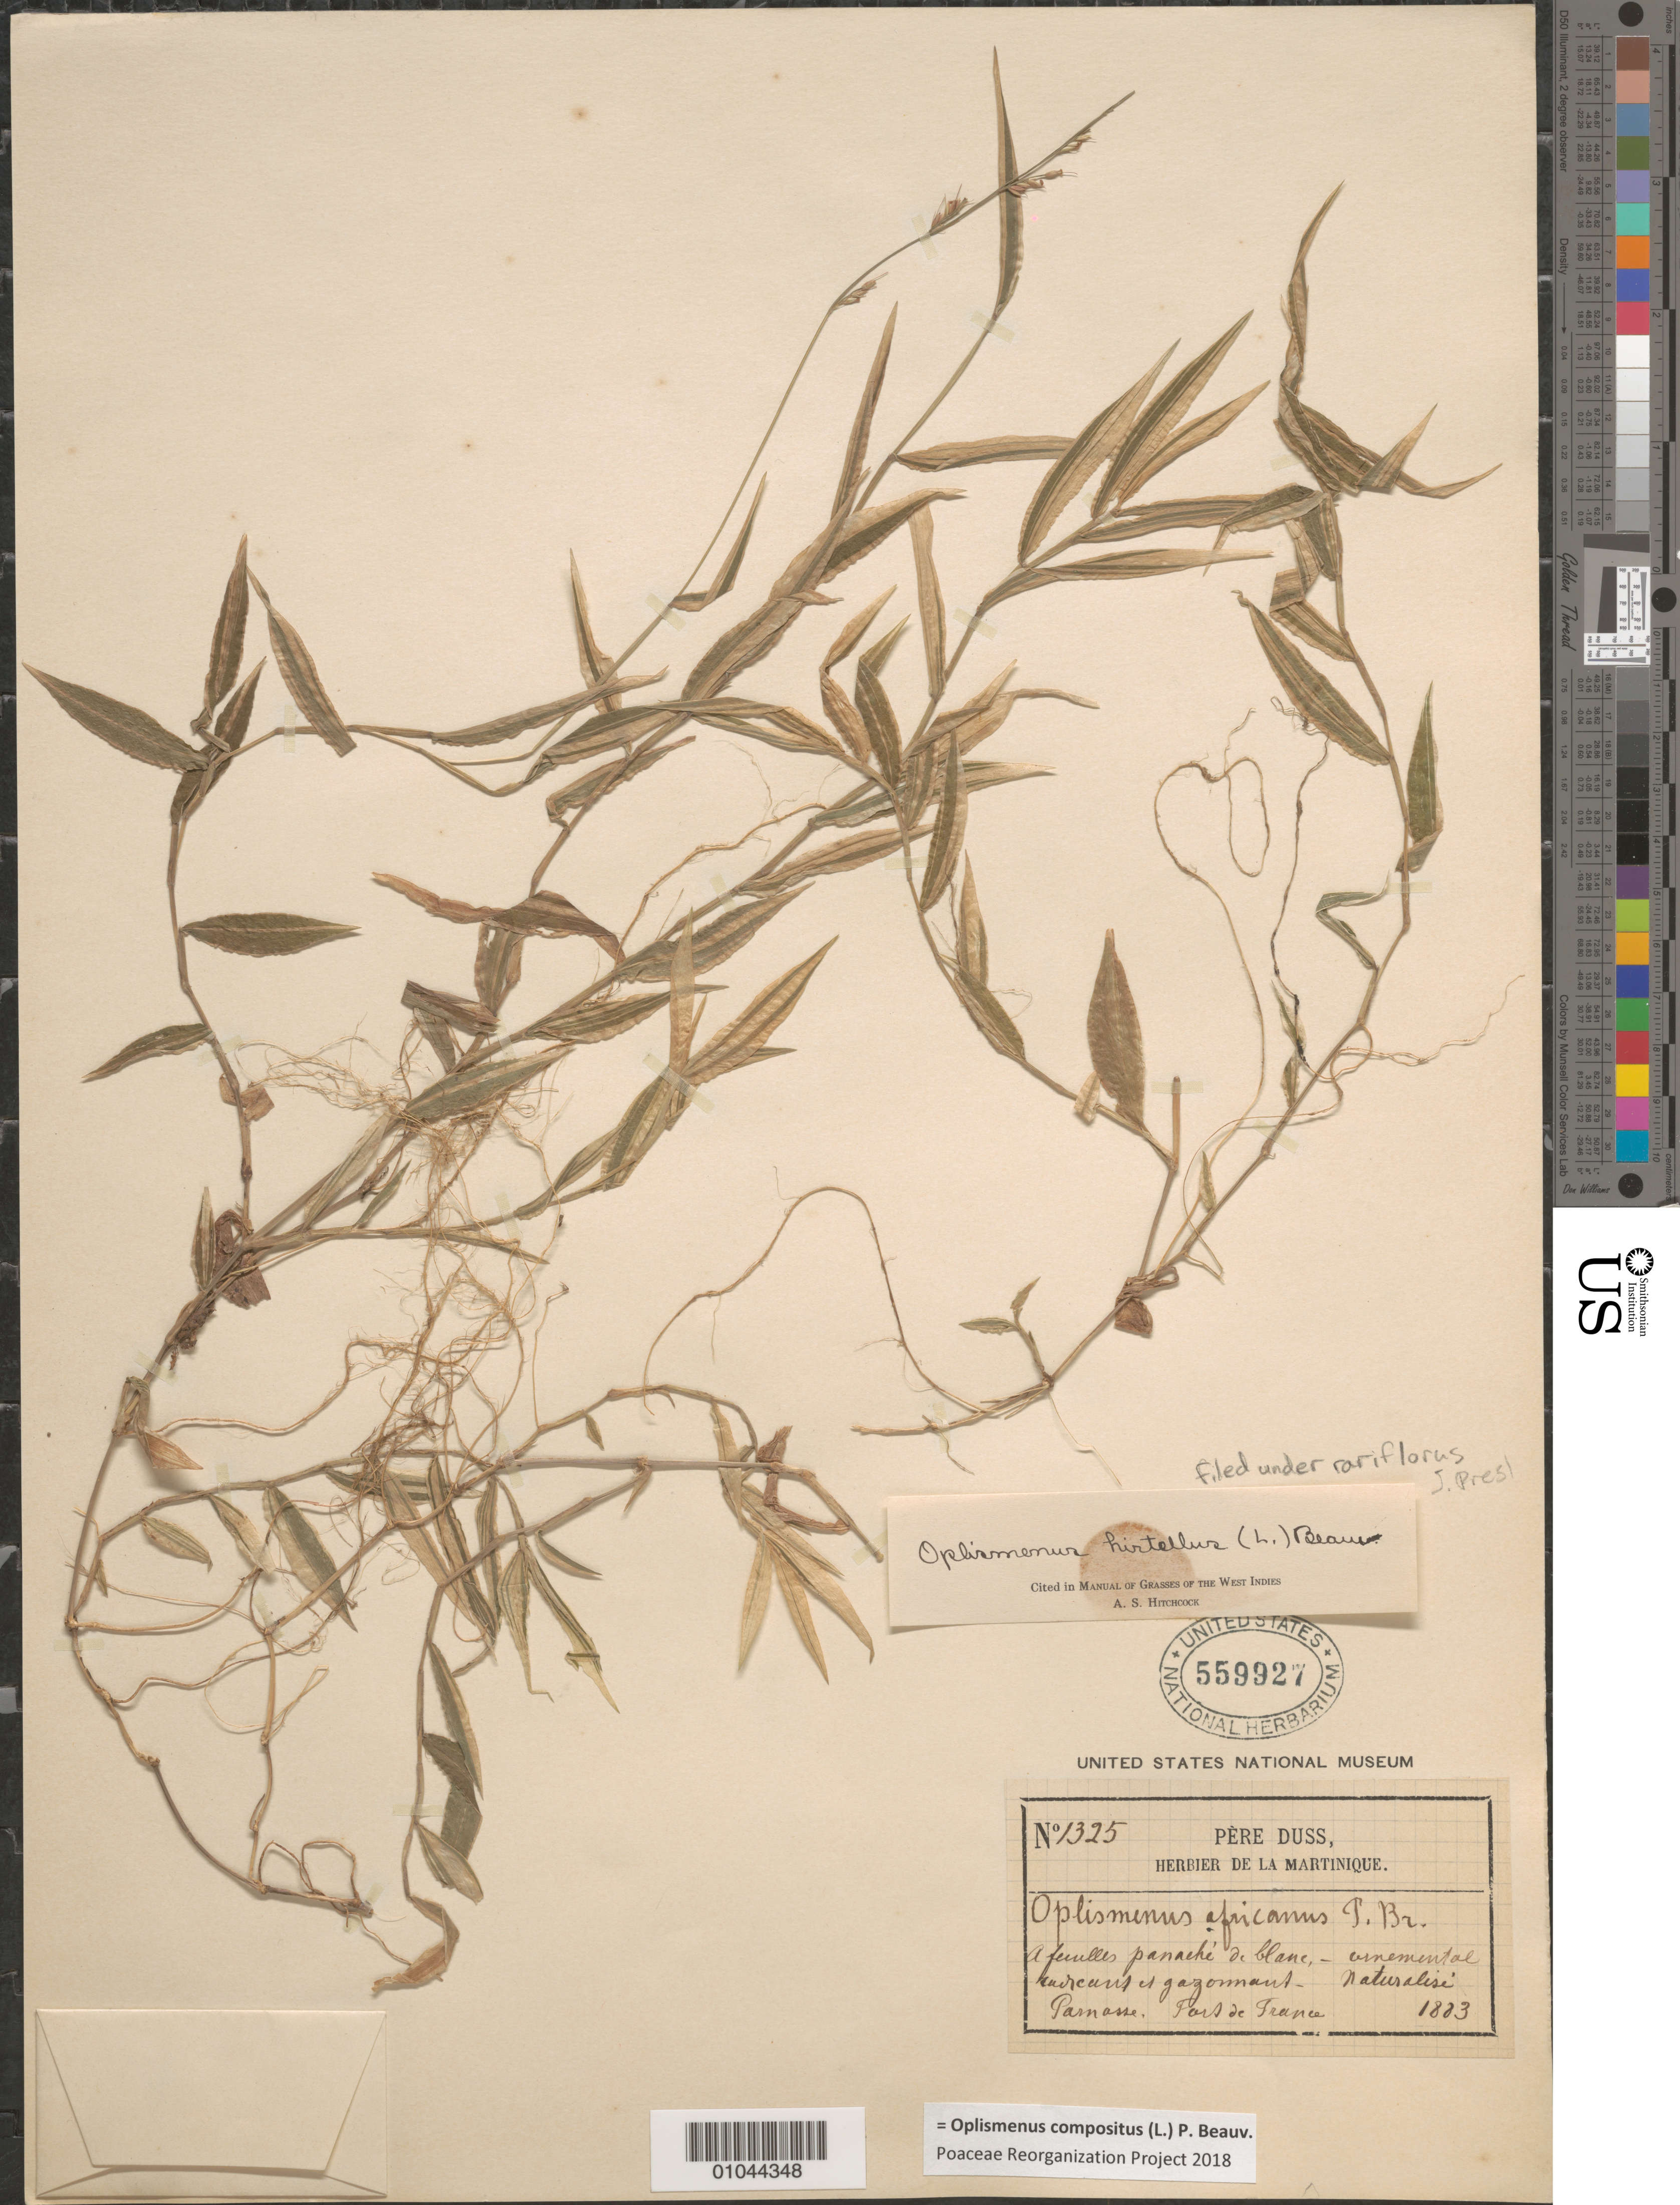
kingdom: Plantae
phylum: Tracheophyta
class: Liliopsida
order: Poales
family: Poaceae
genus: Oplismenus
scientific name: Oplismenus compositus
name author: (L.) P. Beauv.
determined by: Poaceae Reorganization Project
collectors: Père Duss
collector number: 1325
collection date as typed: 01 Jan 1883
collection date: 1883-01-01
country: Martinique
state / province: Fort-de-France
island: Martinique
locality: Fort de France.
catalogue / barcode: US 559927